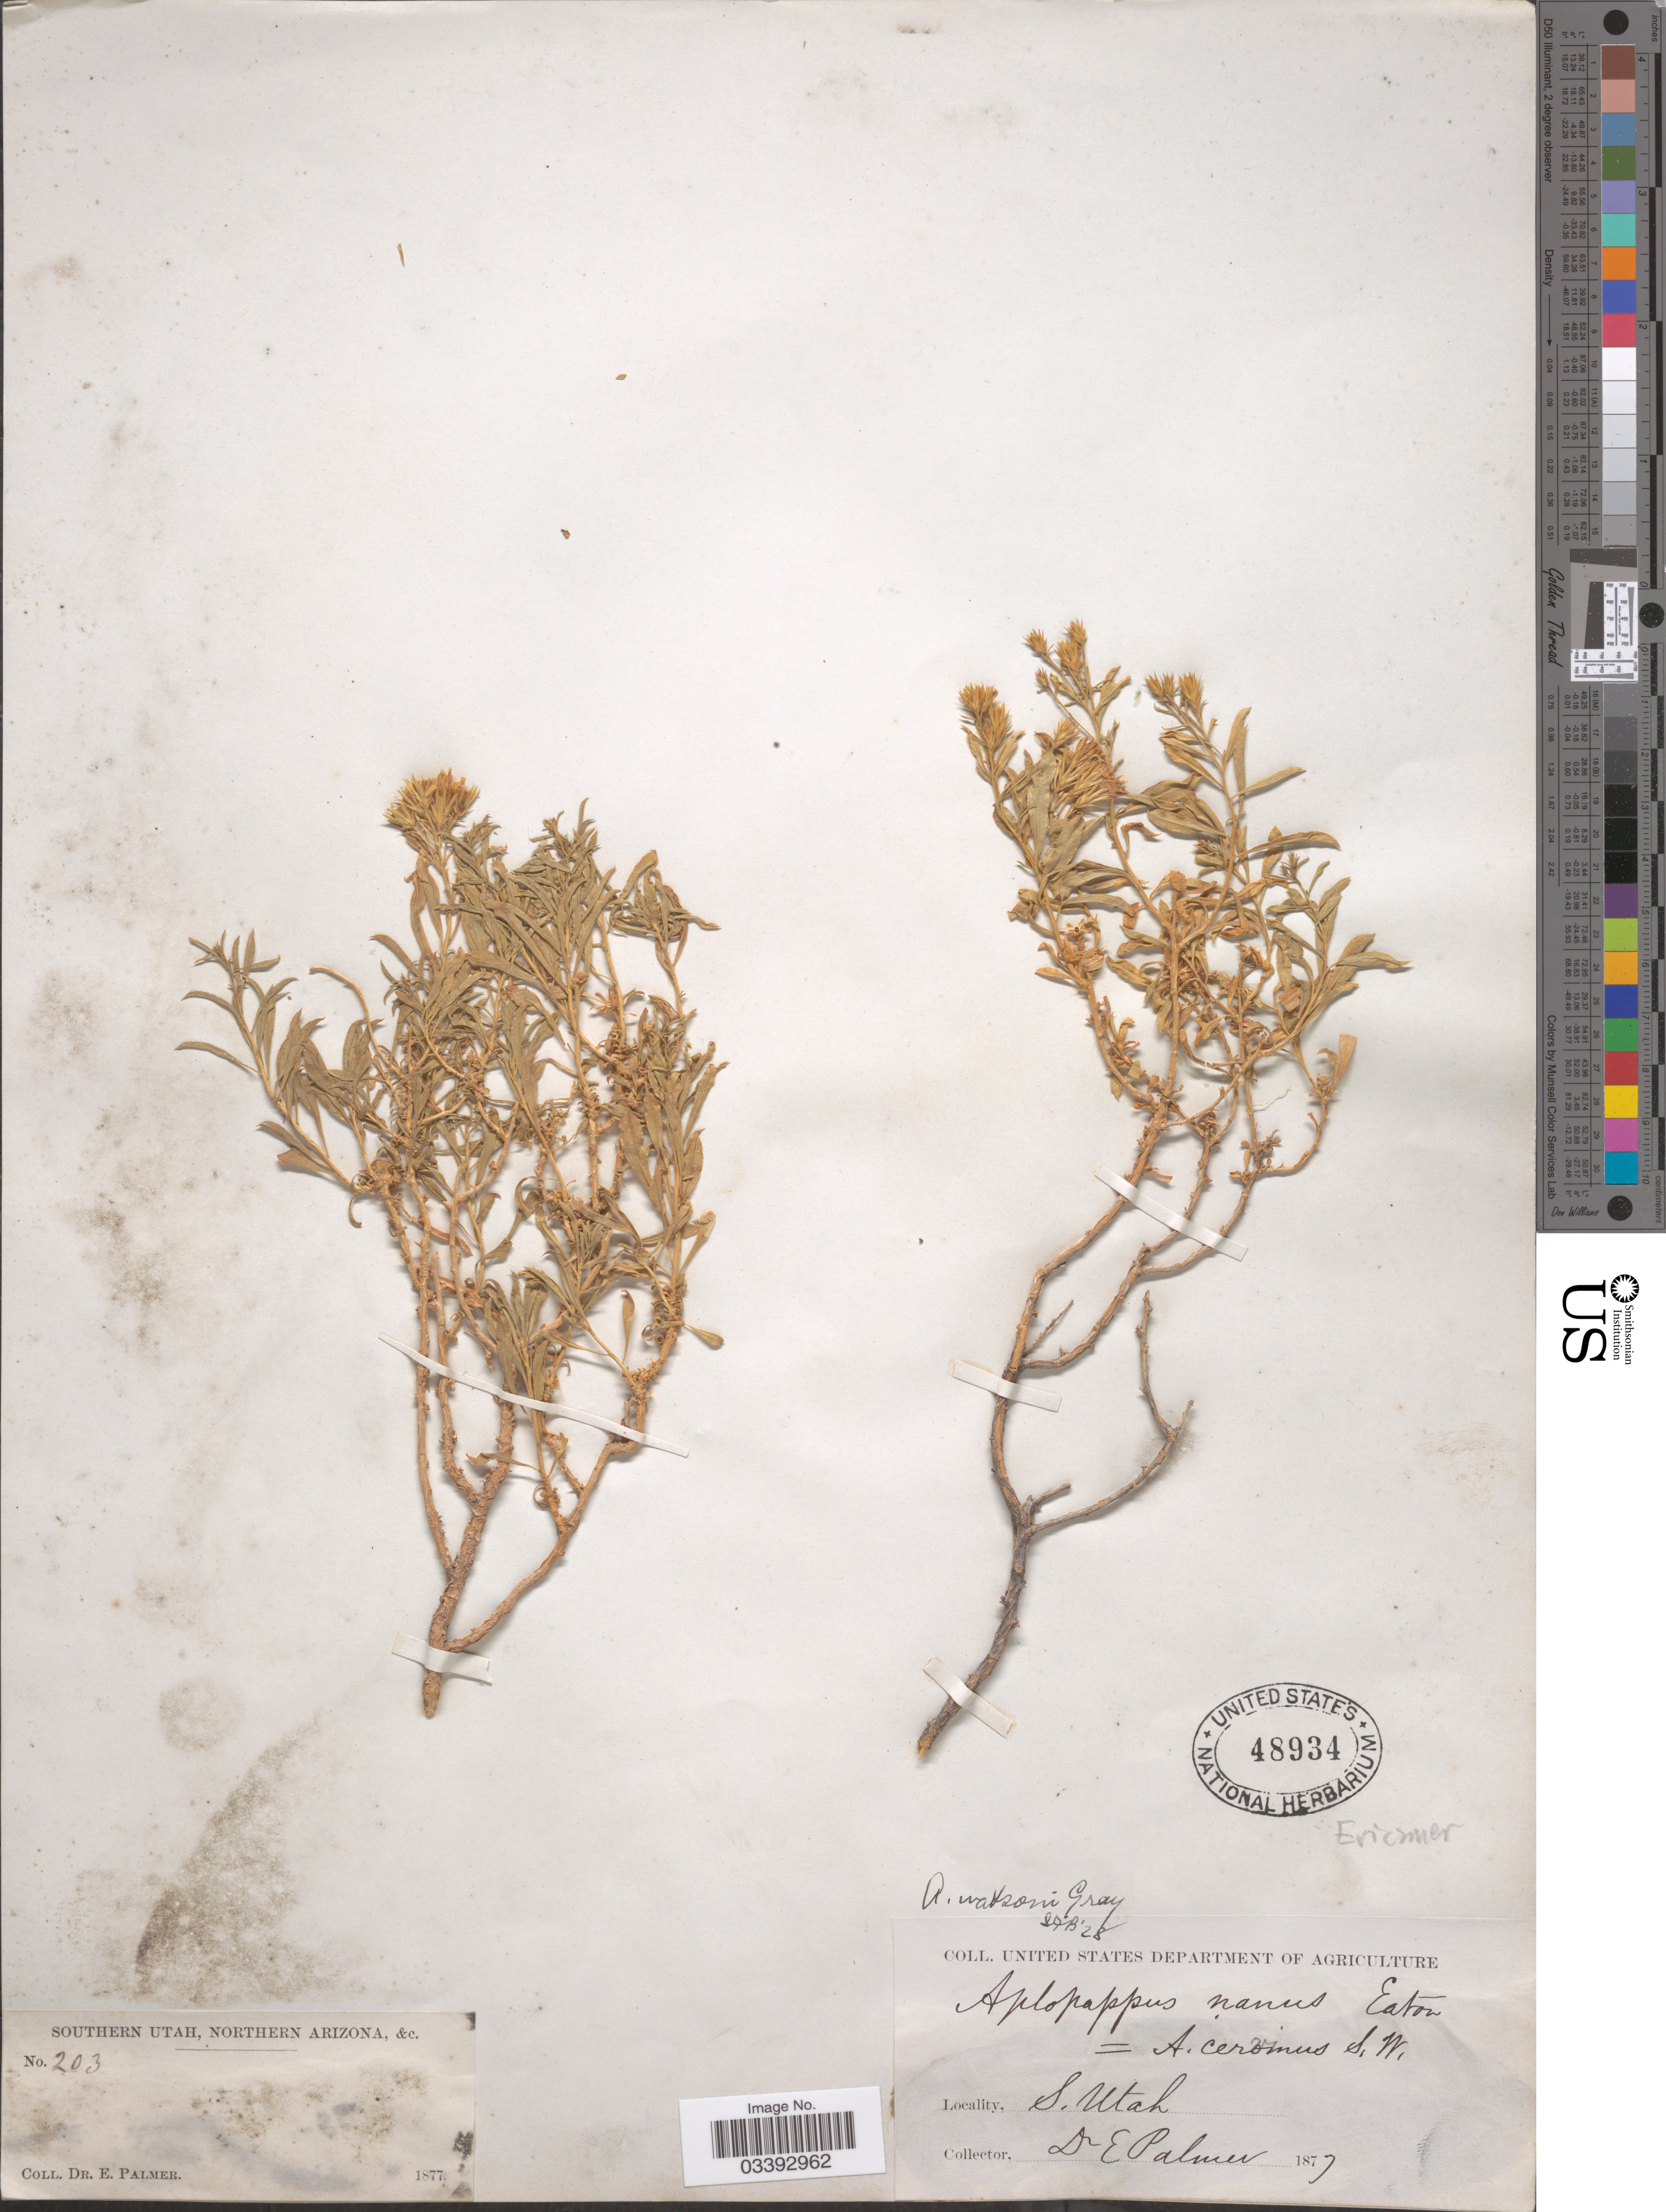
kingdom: Plantae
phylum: Tracheophyta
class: Magnoliopsida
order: Asterales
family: Asteraceae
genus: Ericameria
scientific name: Ericameria watsonii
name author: (A. Gray) G.L. Nesom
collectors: E. Palmer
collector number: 203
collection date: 1877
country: United States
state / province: Utah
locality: Southern Utah.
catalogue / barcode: US 48934